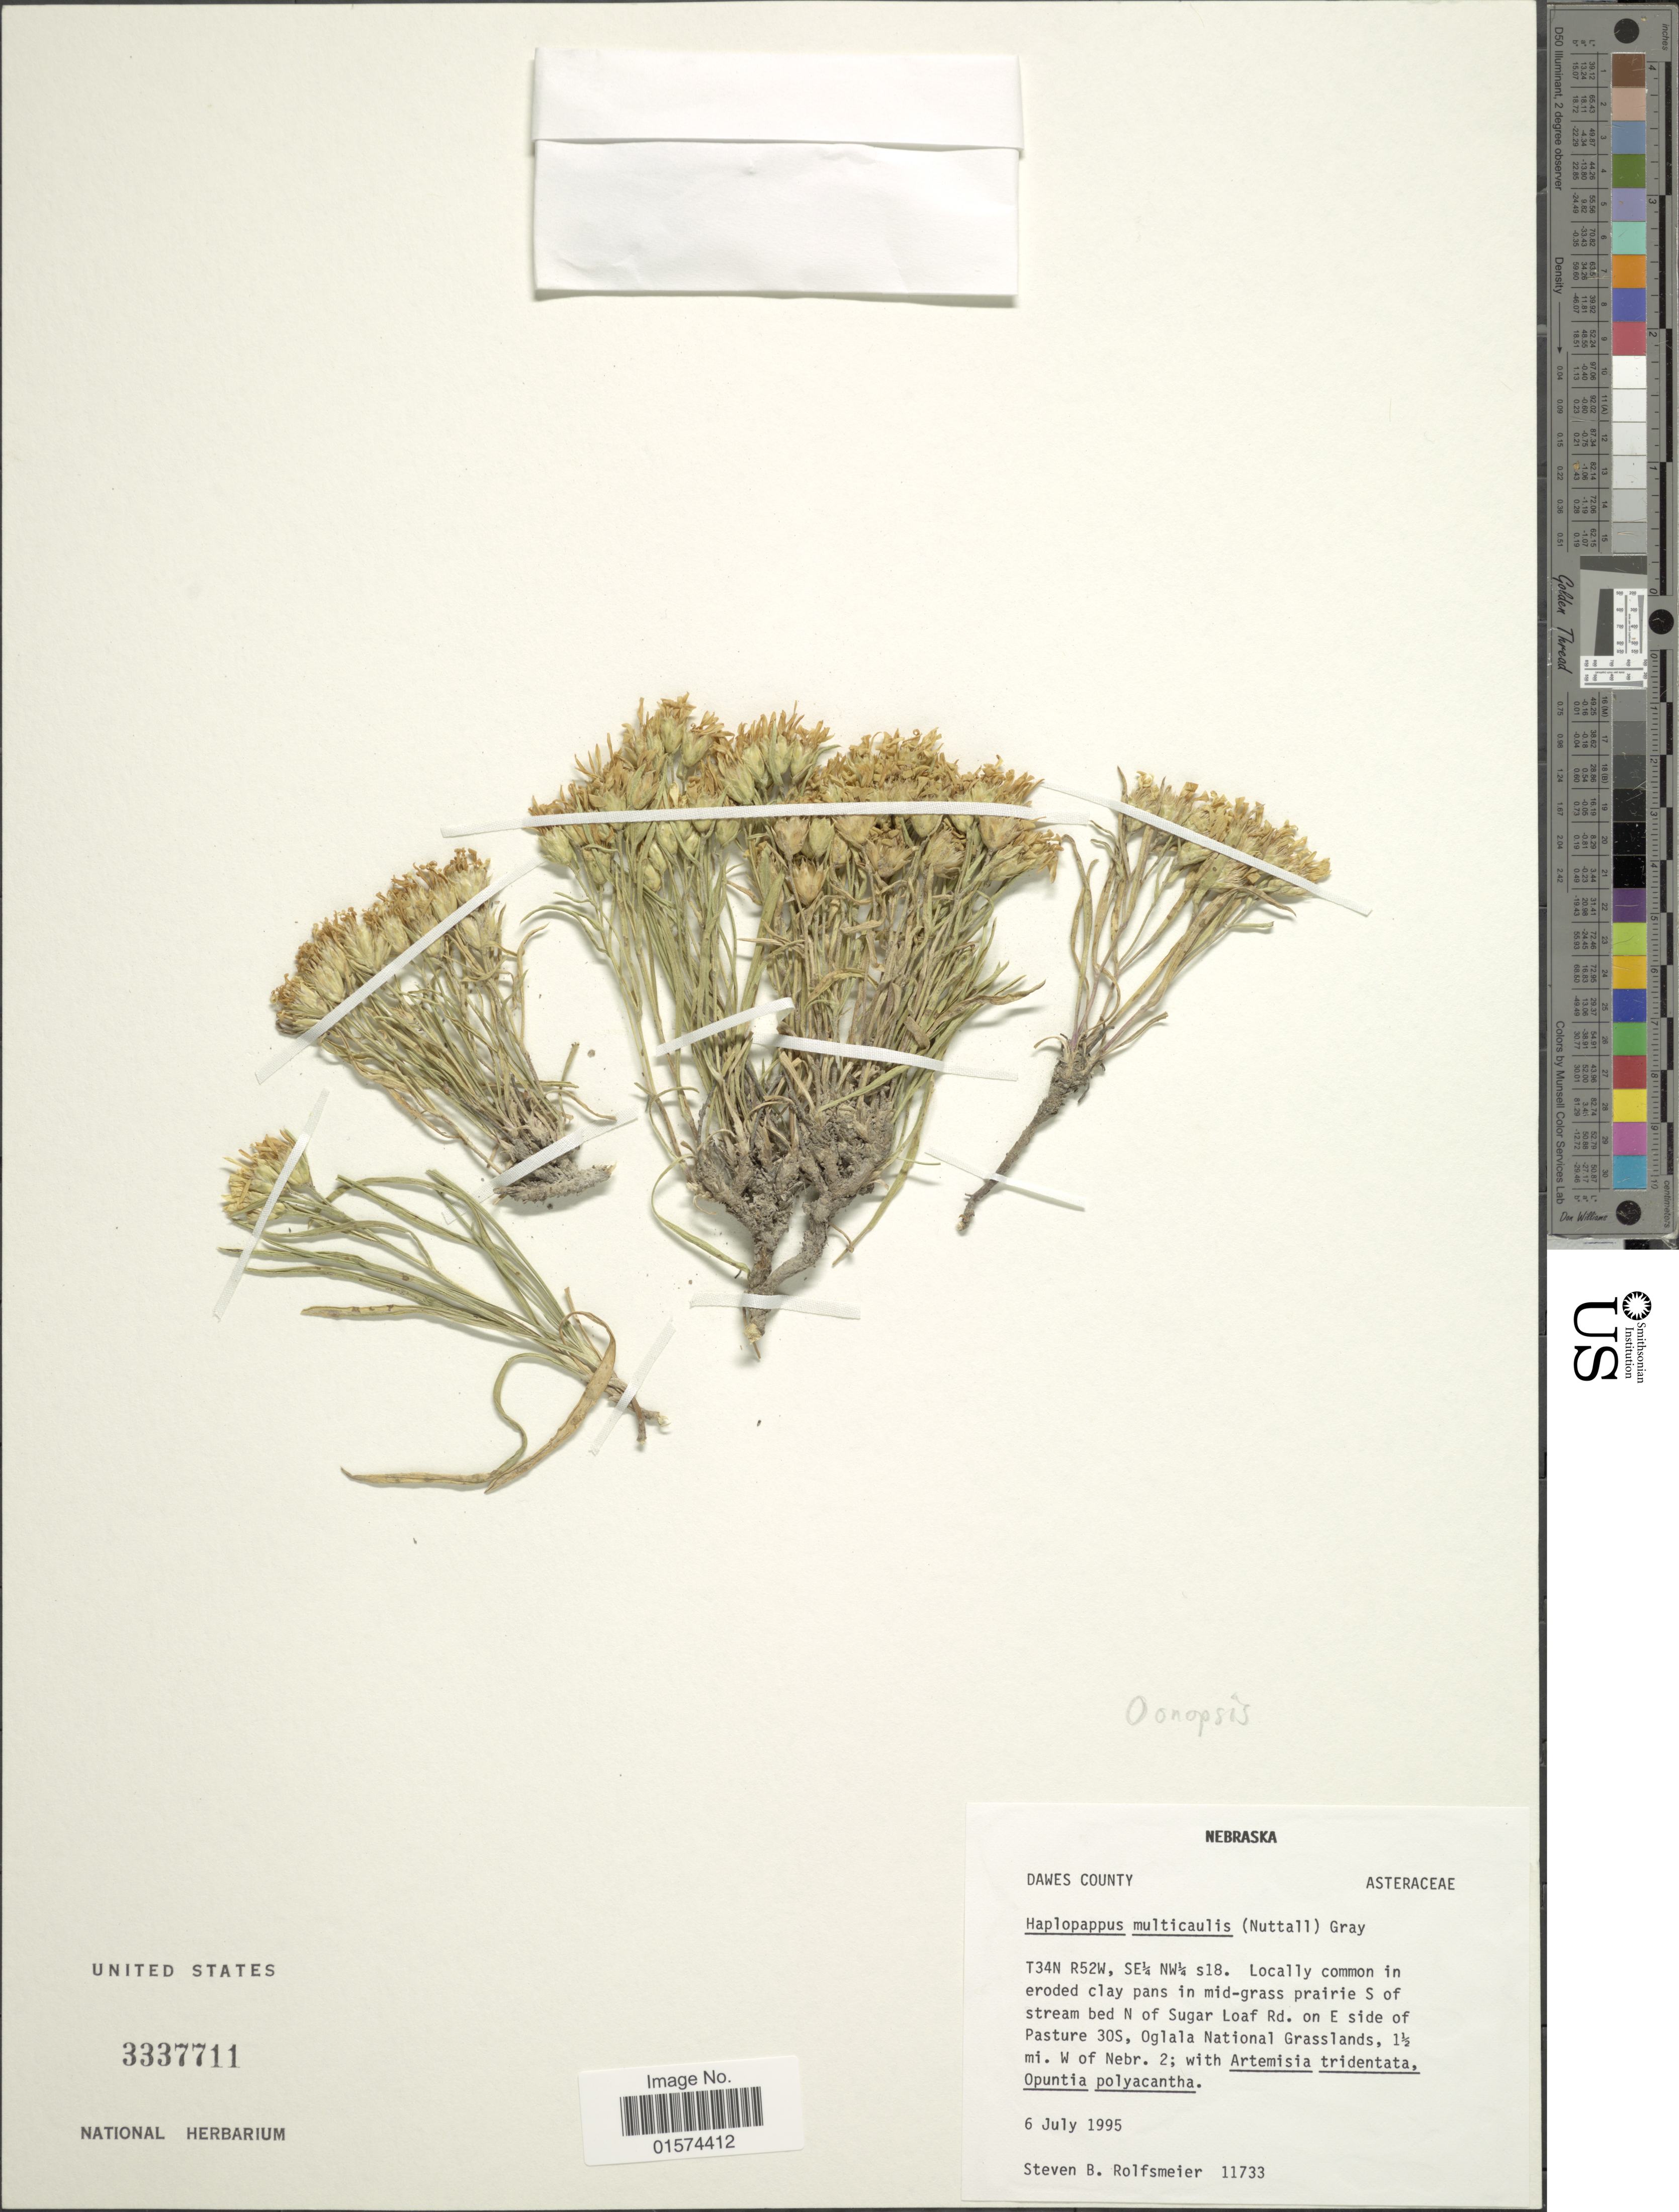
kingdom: Plantae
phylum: Tracheophyta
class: Magnoliopsida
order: Asterales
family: Asteraceae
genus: Oonopsis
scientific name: Oonopsis multicaulis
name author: (Nutt.) Greene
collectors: S. Rolfsmeier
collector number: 11733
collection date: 1995-07-06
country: United States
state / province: Nebraska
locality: Dawes County, T34N, R52W, SE¼ NW¼ s18. Locally common in eroded clay pans in mid-grass prairie S of stream bed N of Sugar Loaf Rd. on E side of Pasture 30S, Oglala National Grasslands, 1½ mi. W of Nebr. 2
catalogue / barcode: US 3337711